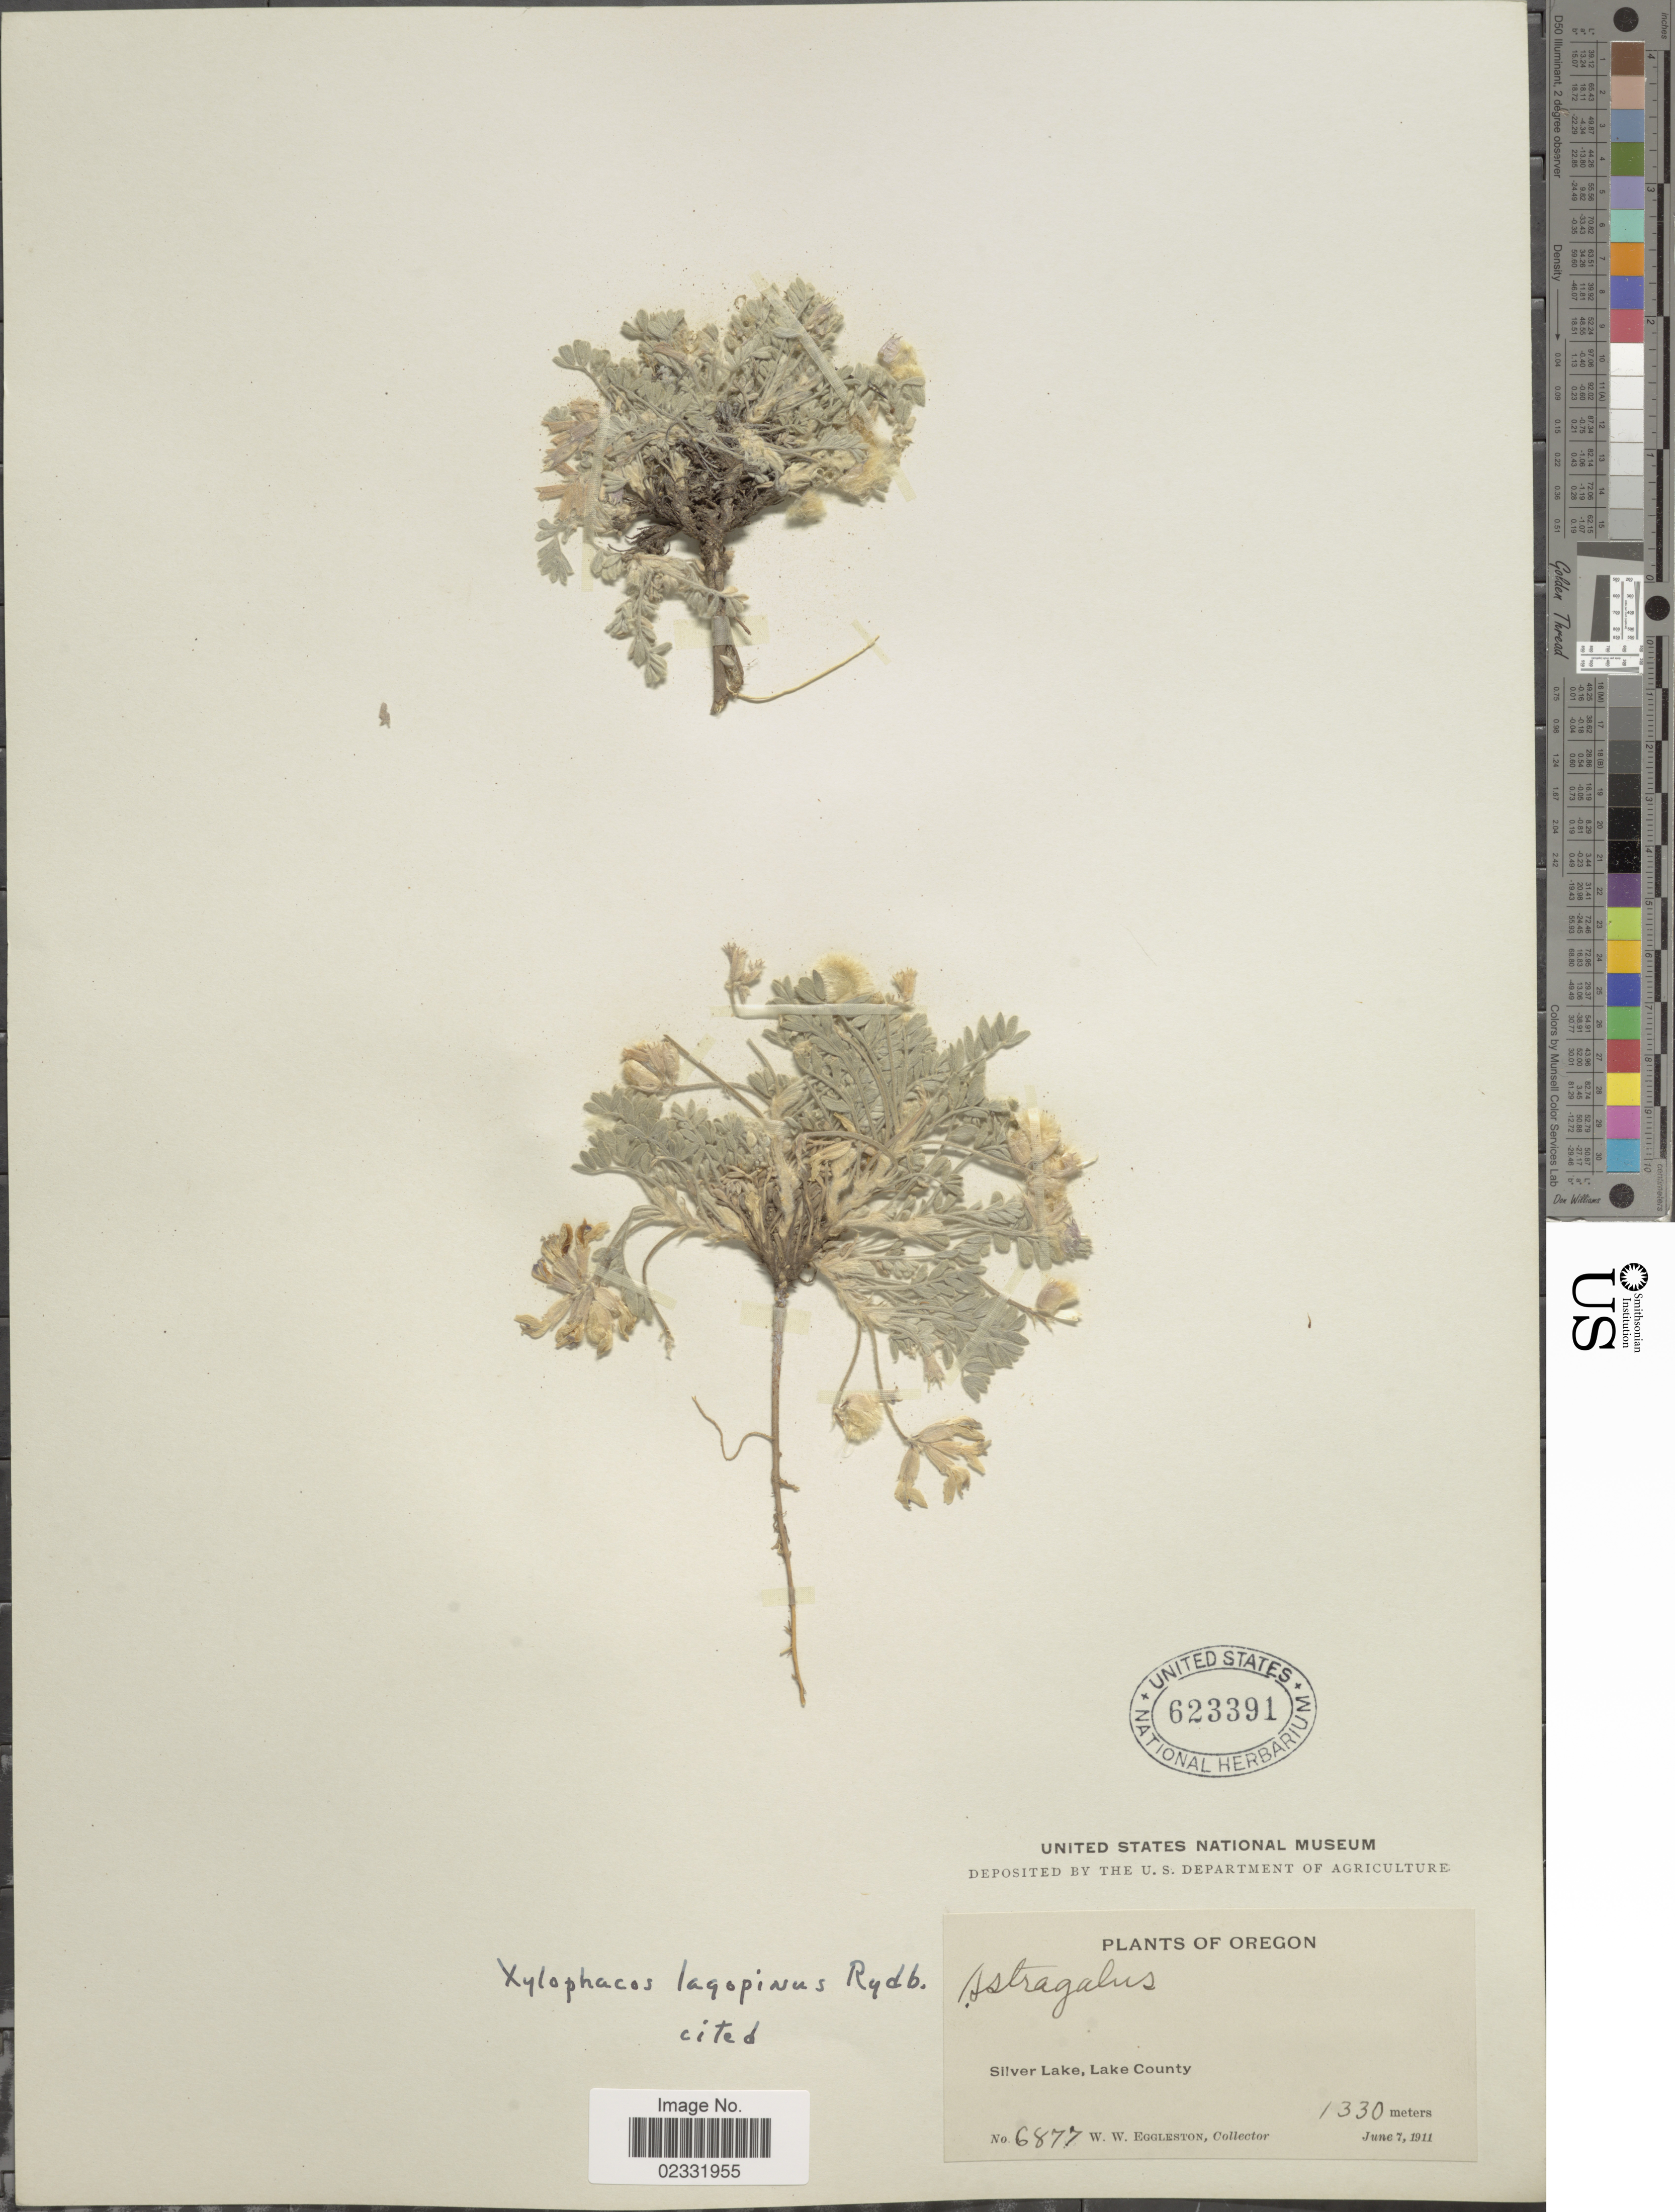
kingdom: Plantae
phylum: Tracheophyta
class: Magnoliopsida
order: Fabales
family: Fabaceae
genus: Astragalus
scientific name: Astragalus lagopinus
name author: (Rydb.) M. Peck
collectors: W. W. Eggleston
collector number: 6877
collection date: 1911-06-07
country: United States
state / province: Oregon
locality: Silver Lake, Lake County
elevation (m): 1330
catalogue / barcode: US 623391